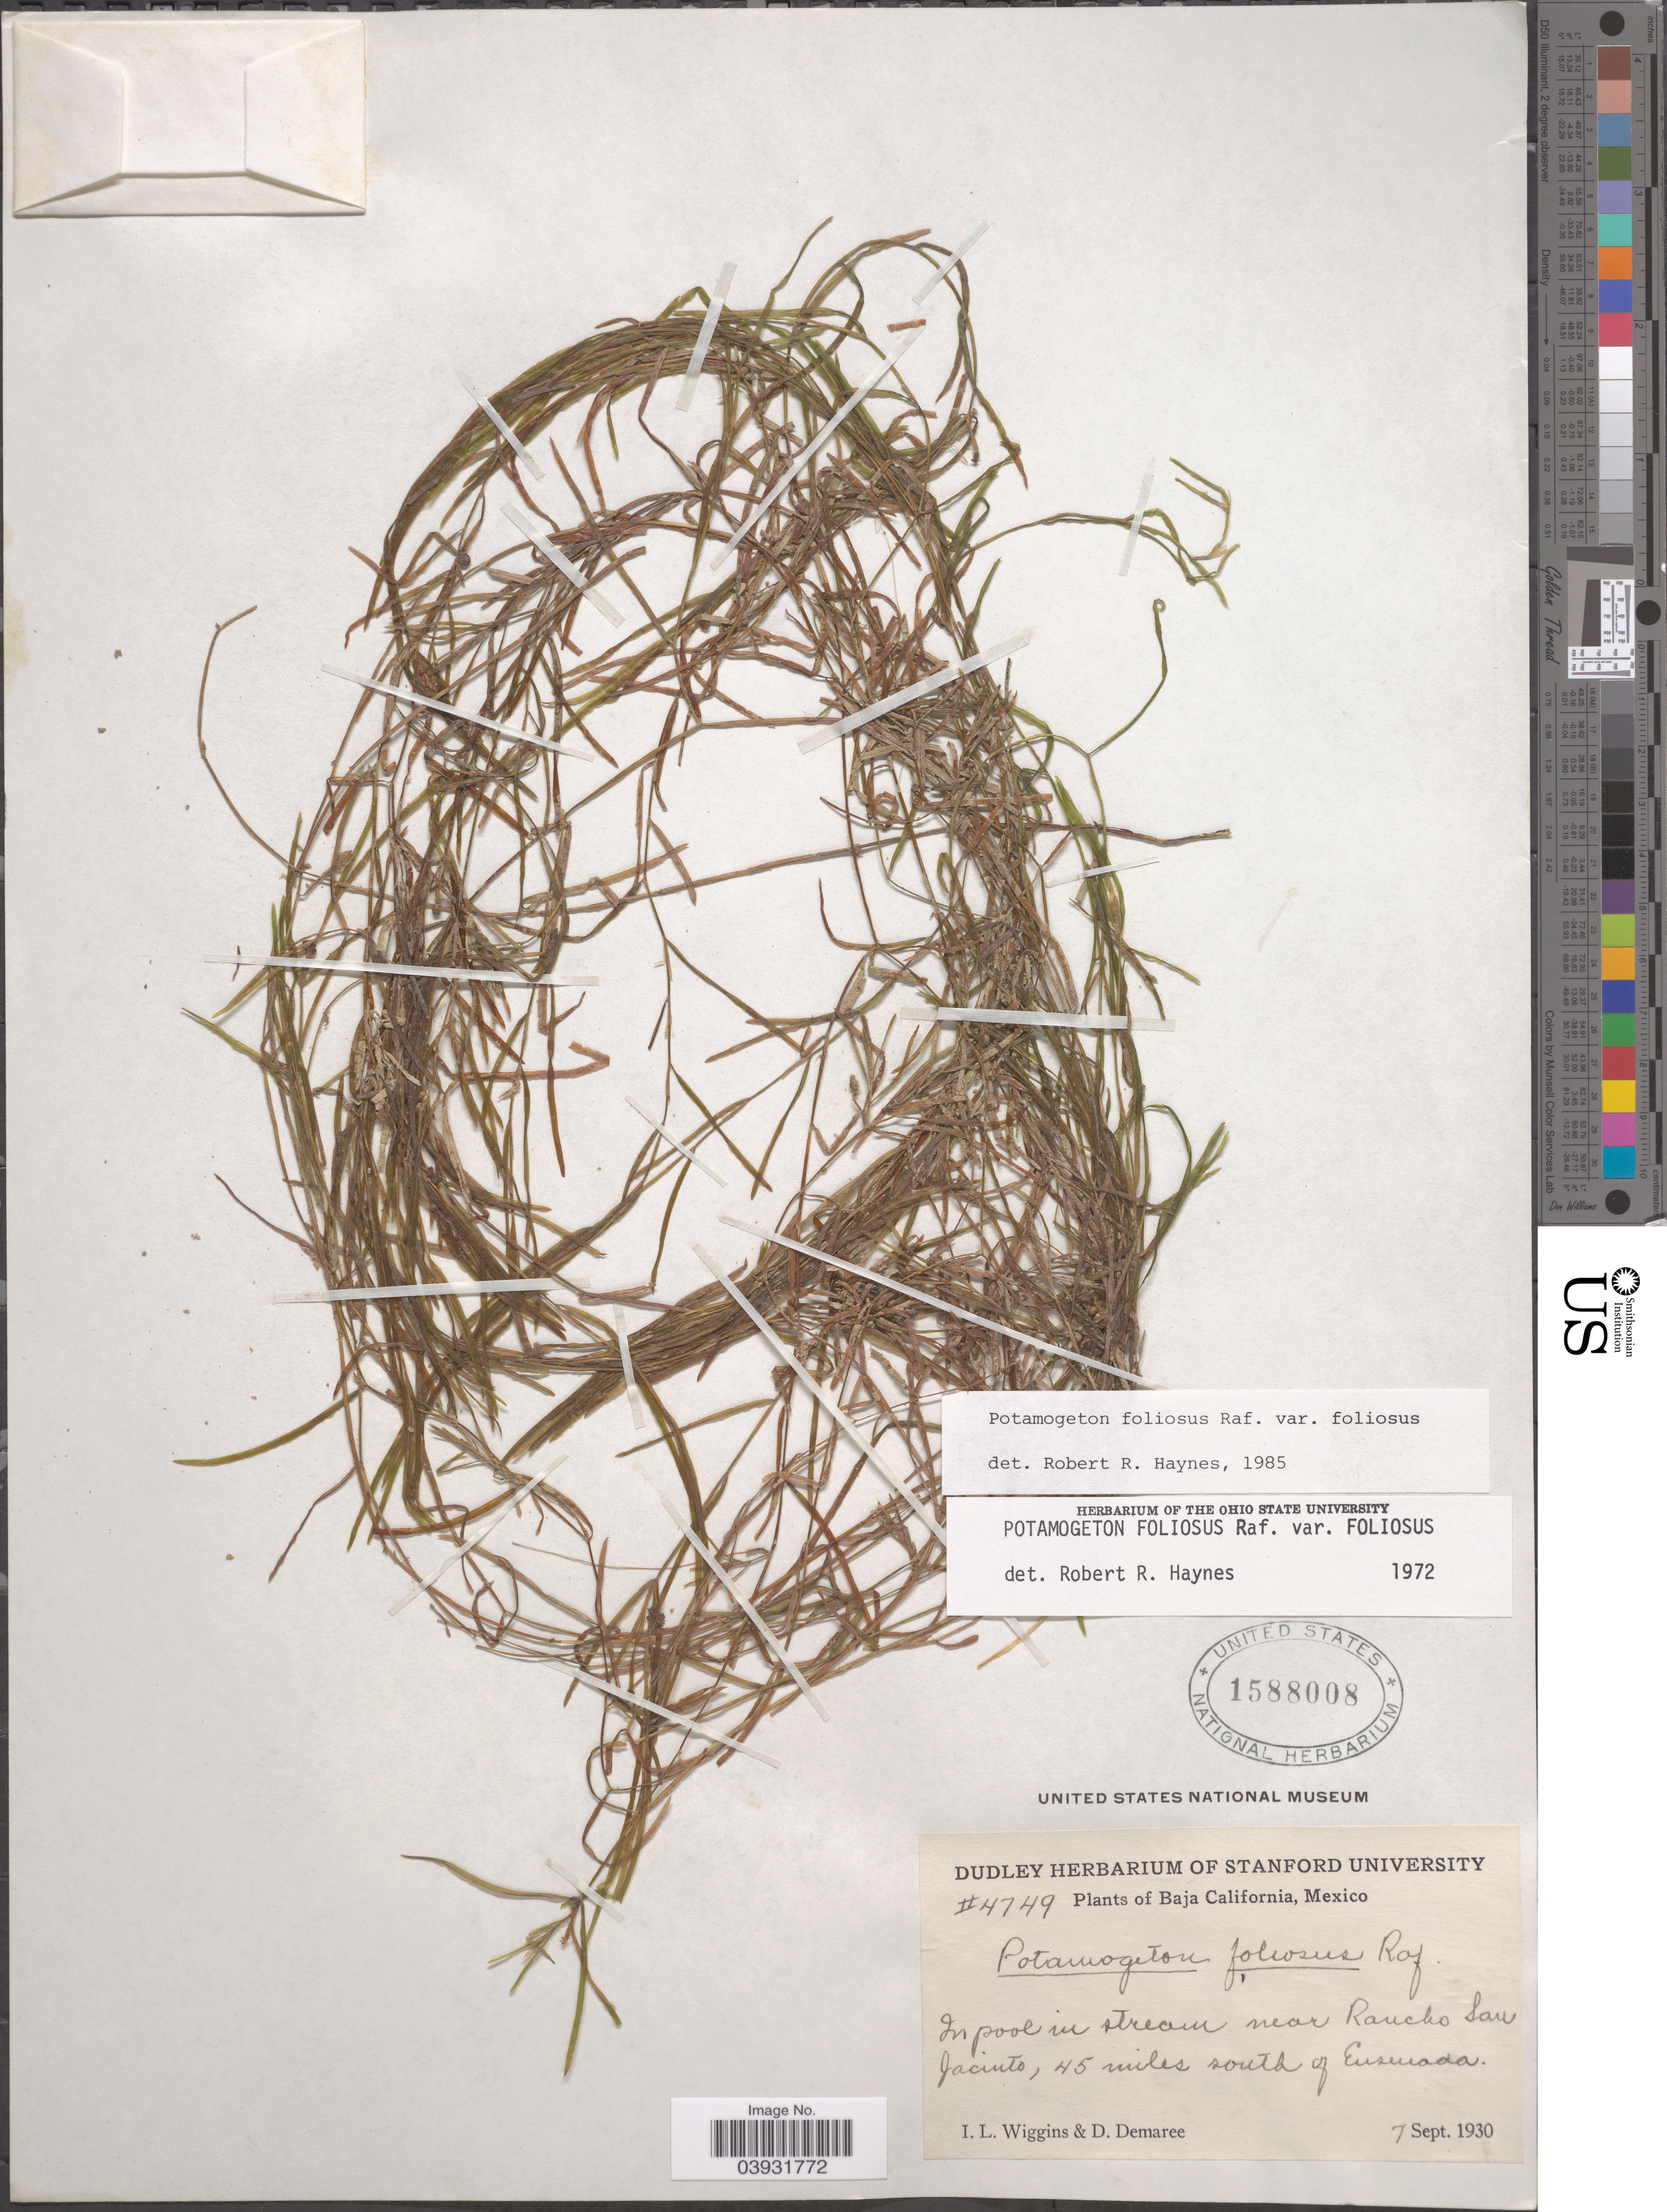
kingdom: Plantae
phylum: Tracheophyta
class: Liliopsida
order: Alismatales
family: Potamogetonaceae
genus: Potamogeton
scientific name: Potamogeton foliosus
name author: Raf.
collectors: I. L. Wiggins & D. Demaree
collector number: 4749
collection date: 1930-09-07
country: Mexico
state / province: Baja California Norte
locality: Near Rancho San Jacinto, 45 miles south of Ensenada.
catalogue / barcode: US 1588008